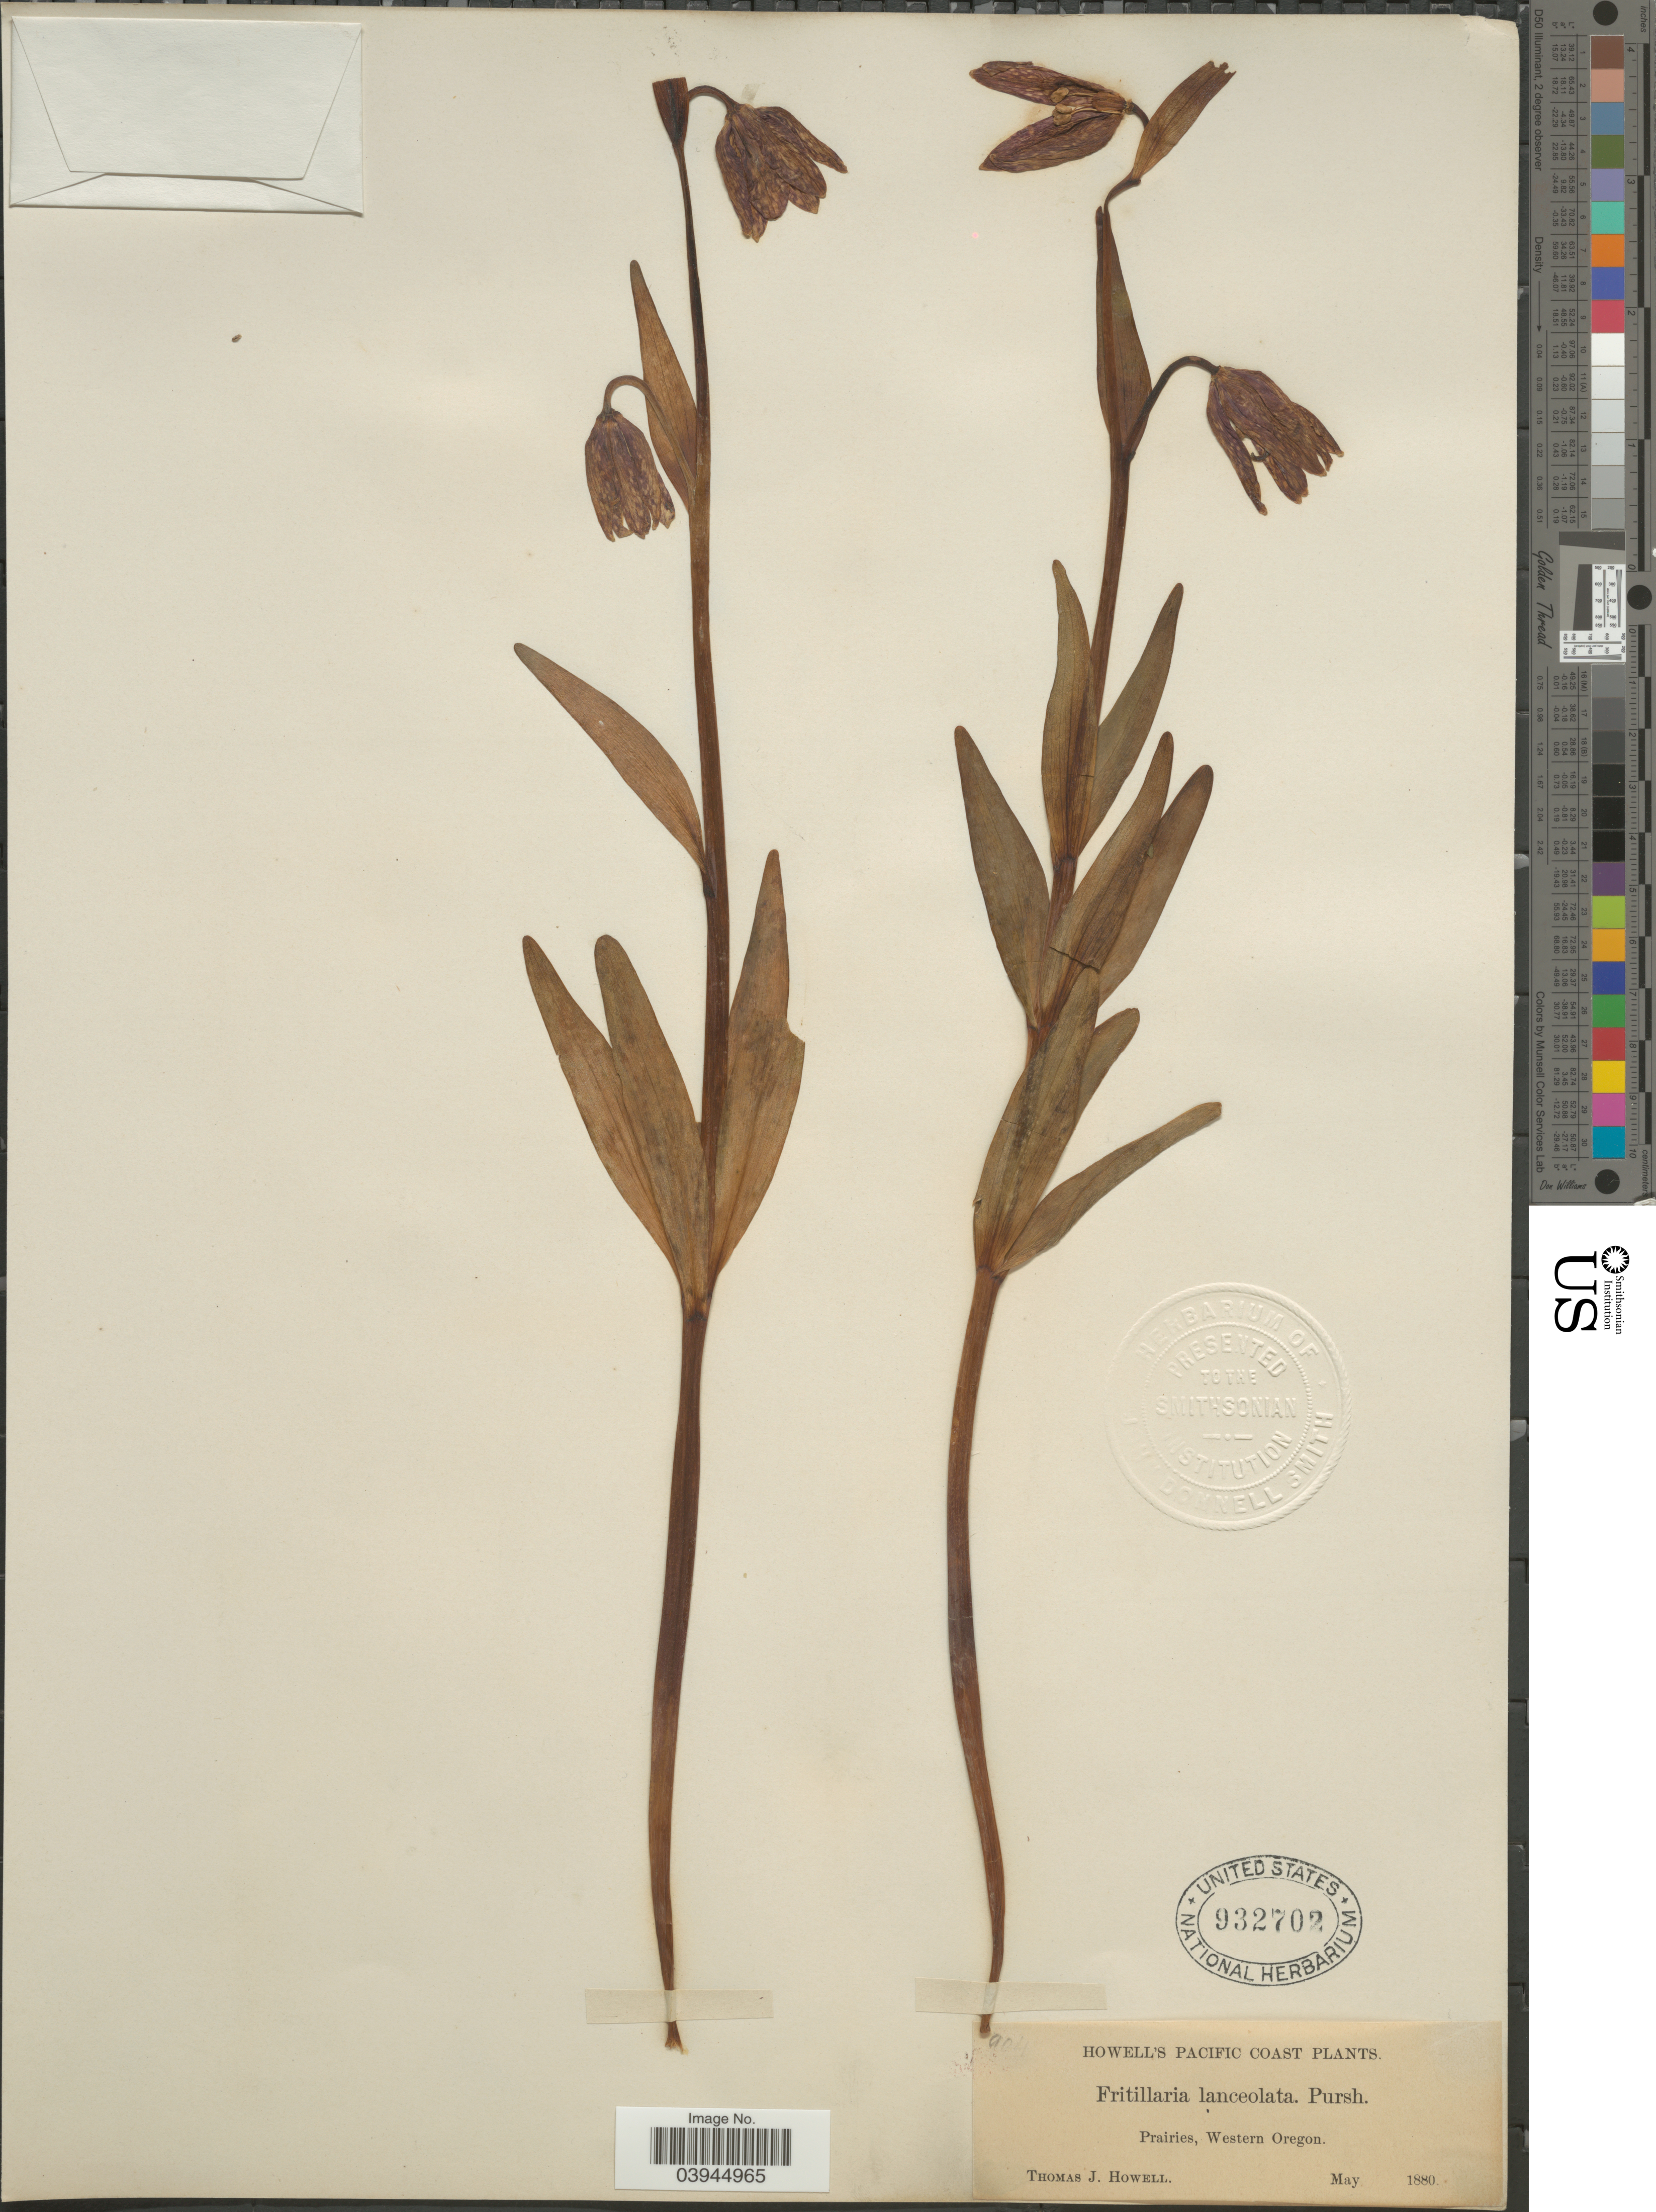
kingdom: Plantae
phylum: Tracheophyta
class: Liliopsida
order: Liliales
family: Liliaceae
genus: Fritillaria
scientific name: Fritillaria affinis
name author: (Schult. & Schult. f.) Sealy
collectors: T. J. Howell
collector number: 904*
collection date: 1880-05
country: United States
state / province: Oregon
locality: Pacific Coast. Prairies, Western Oregon.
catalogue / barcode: US 932702